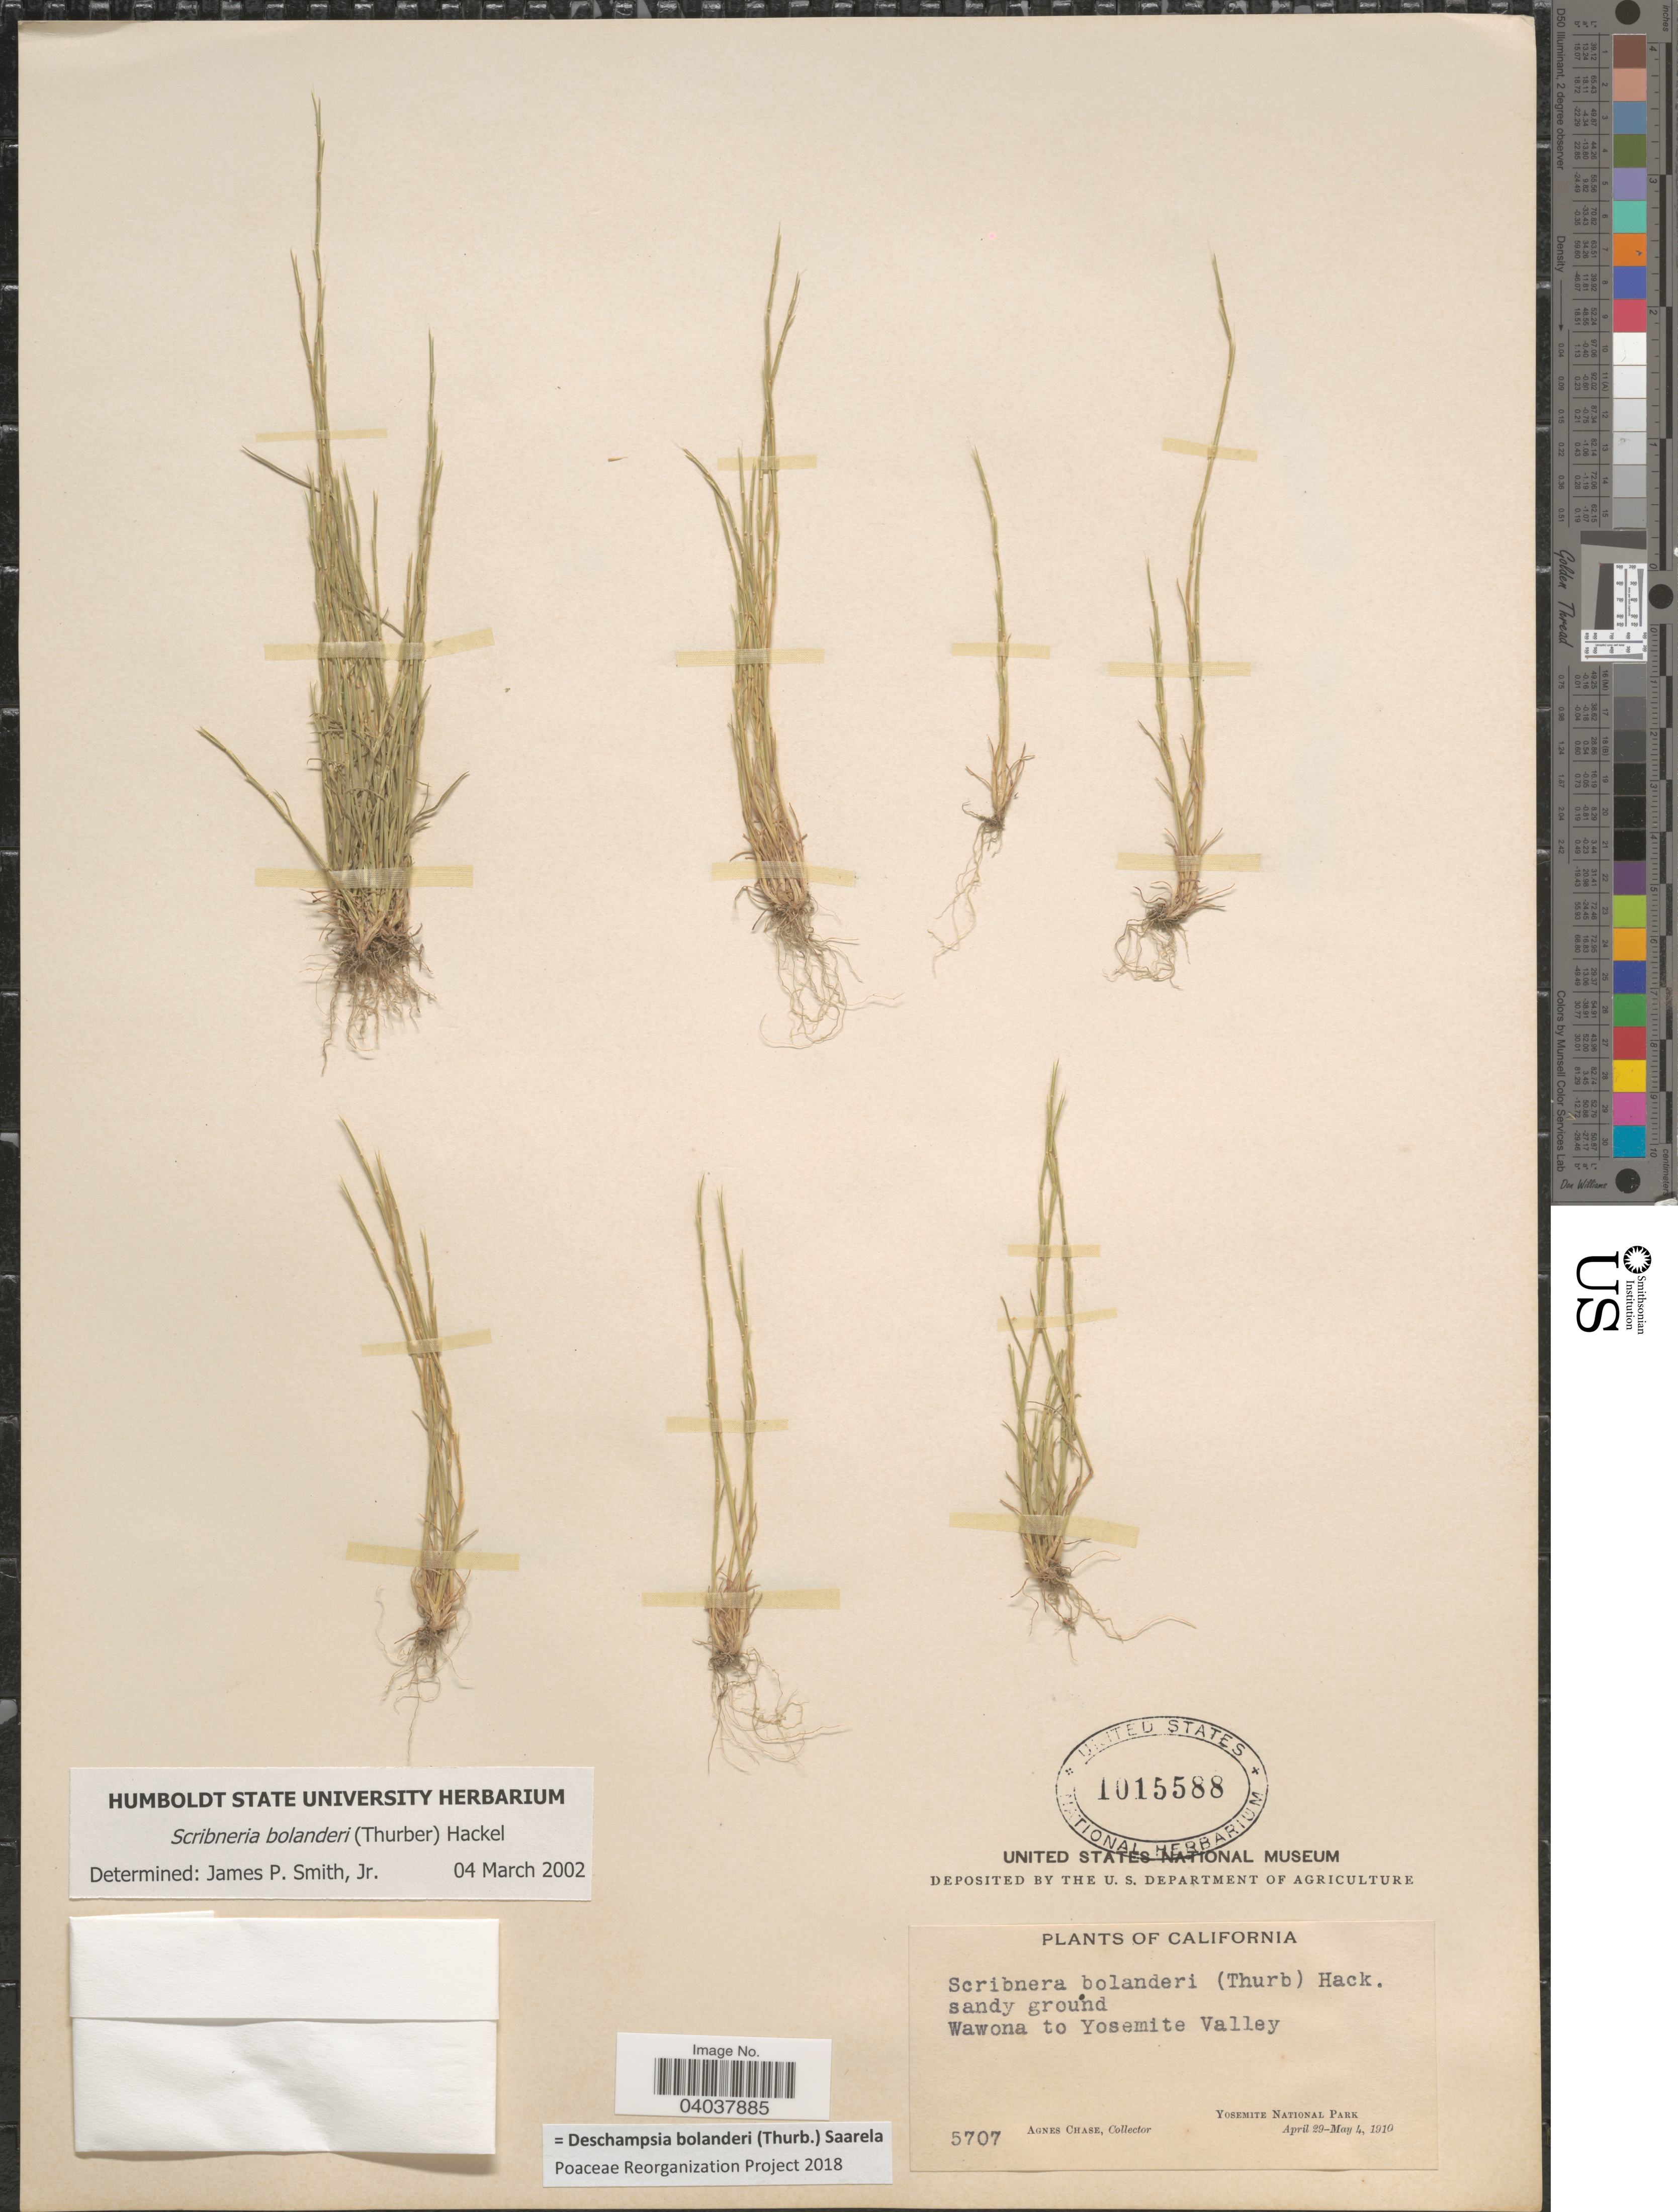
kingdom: Plantae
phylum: Tracheophyta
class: Liliopsida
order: Poales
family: Poaceae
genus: Deschampsia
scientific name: Deschampsia bolanderi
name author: (Thurb.) Saarela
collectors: A. Chase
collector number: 5707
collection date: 1910-04-29/1910-05-04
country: United States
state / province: California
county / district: Mariposa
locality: Wawona to Yosemite Valley. Yosemite National Park.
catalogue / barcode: US 1015588